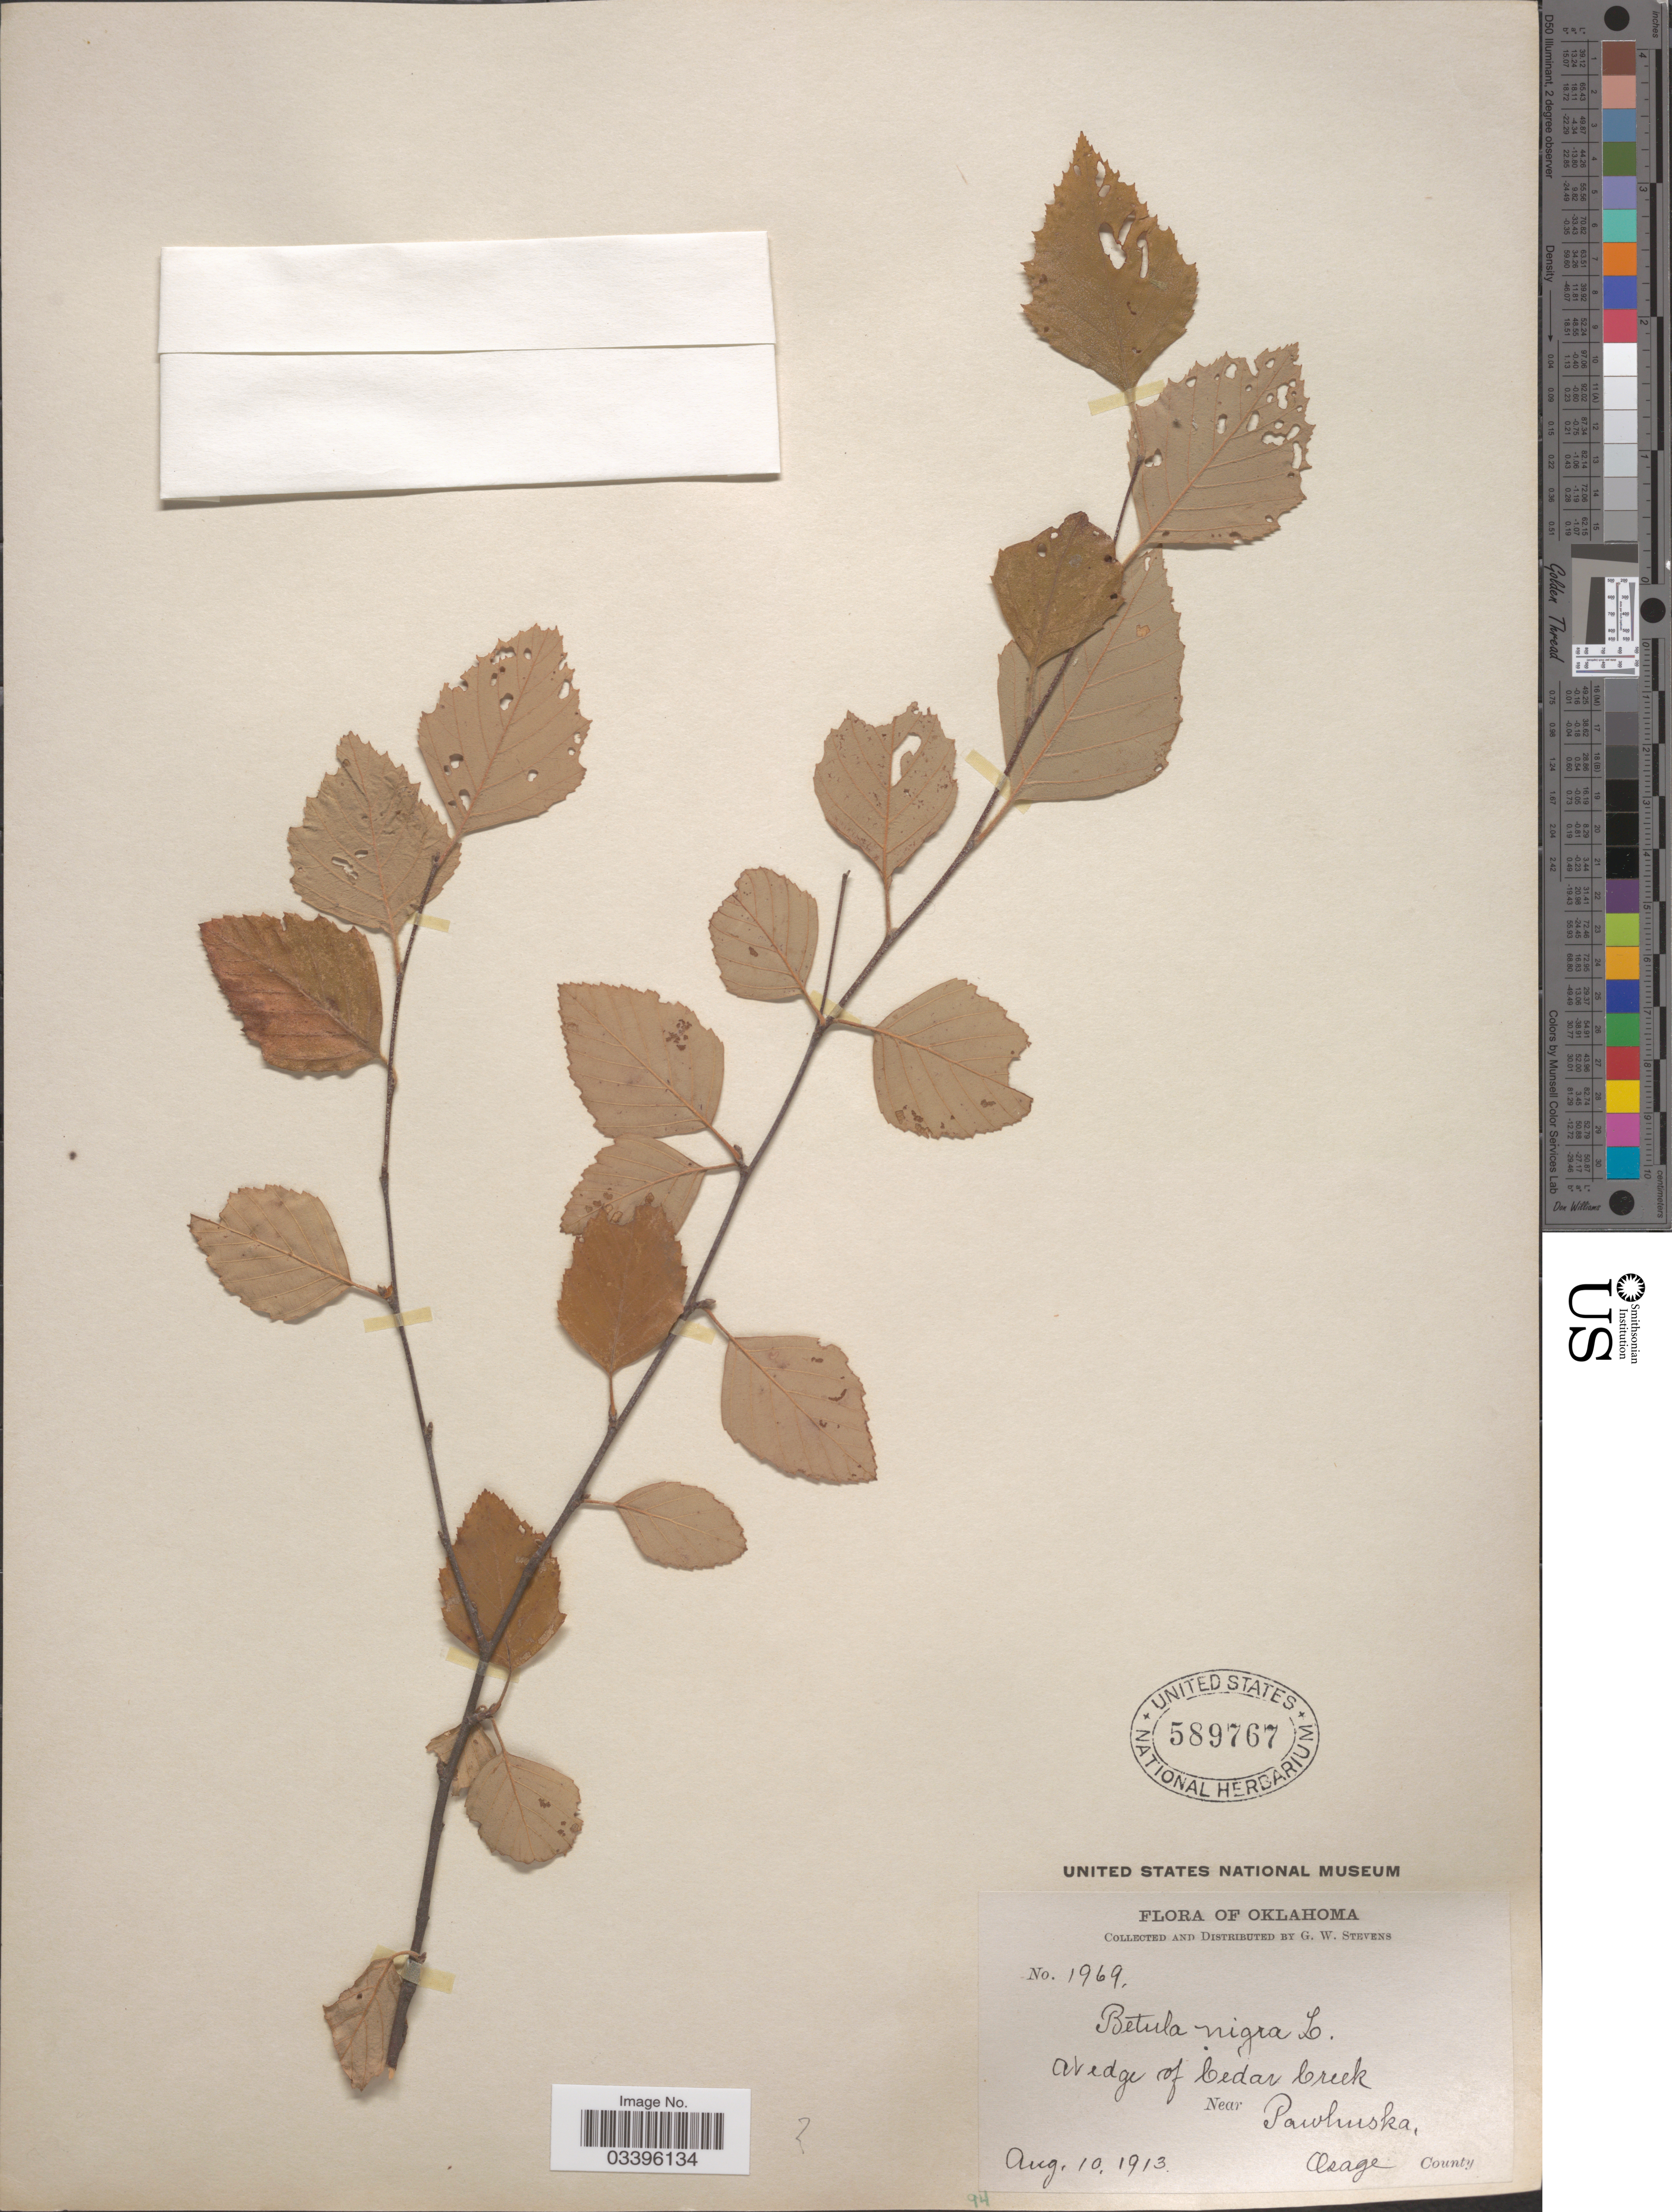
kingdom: Plantae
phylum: Tracheophyta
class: Magnoliopsida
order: Fagales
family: Betulaceae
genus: Betula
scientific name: Betula nigra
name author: L.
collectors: G. W. Stevens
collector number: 1969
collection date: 1913-08-10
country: United States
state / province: Oklahoma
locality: At edge of Cedar Creek, Near Pawhuska. Osage County.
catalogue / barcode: US 589767